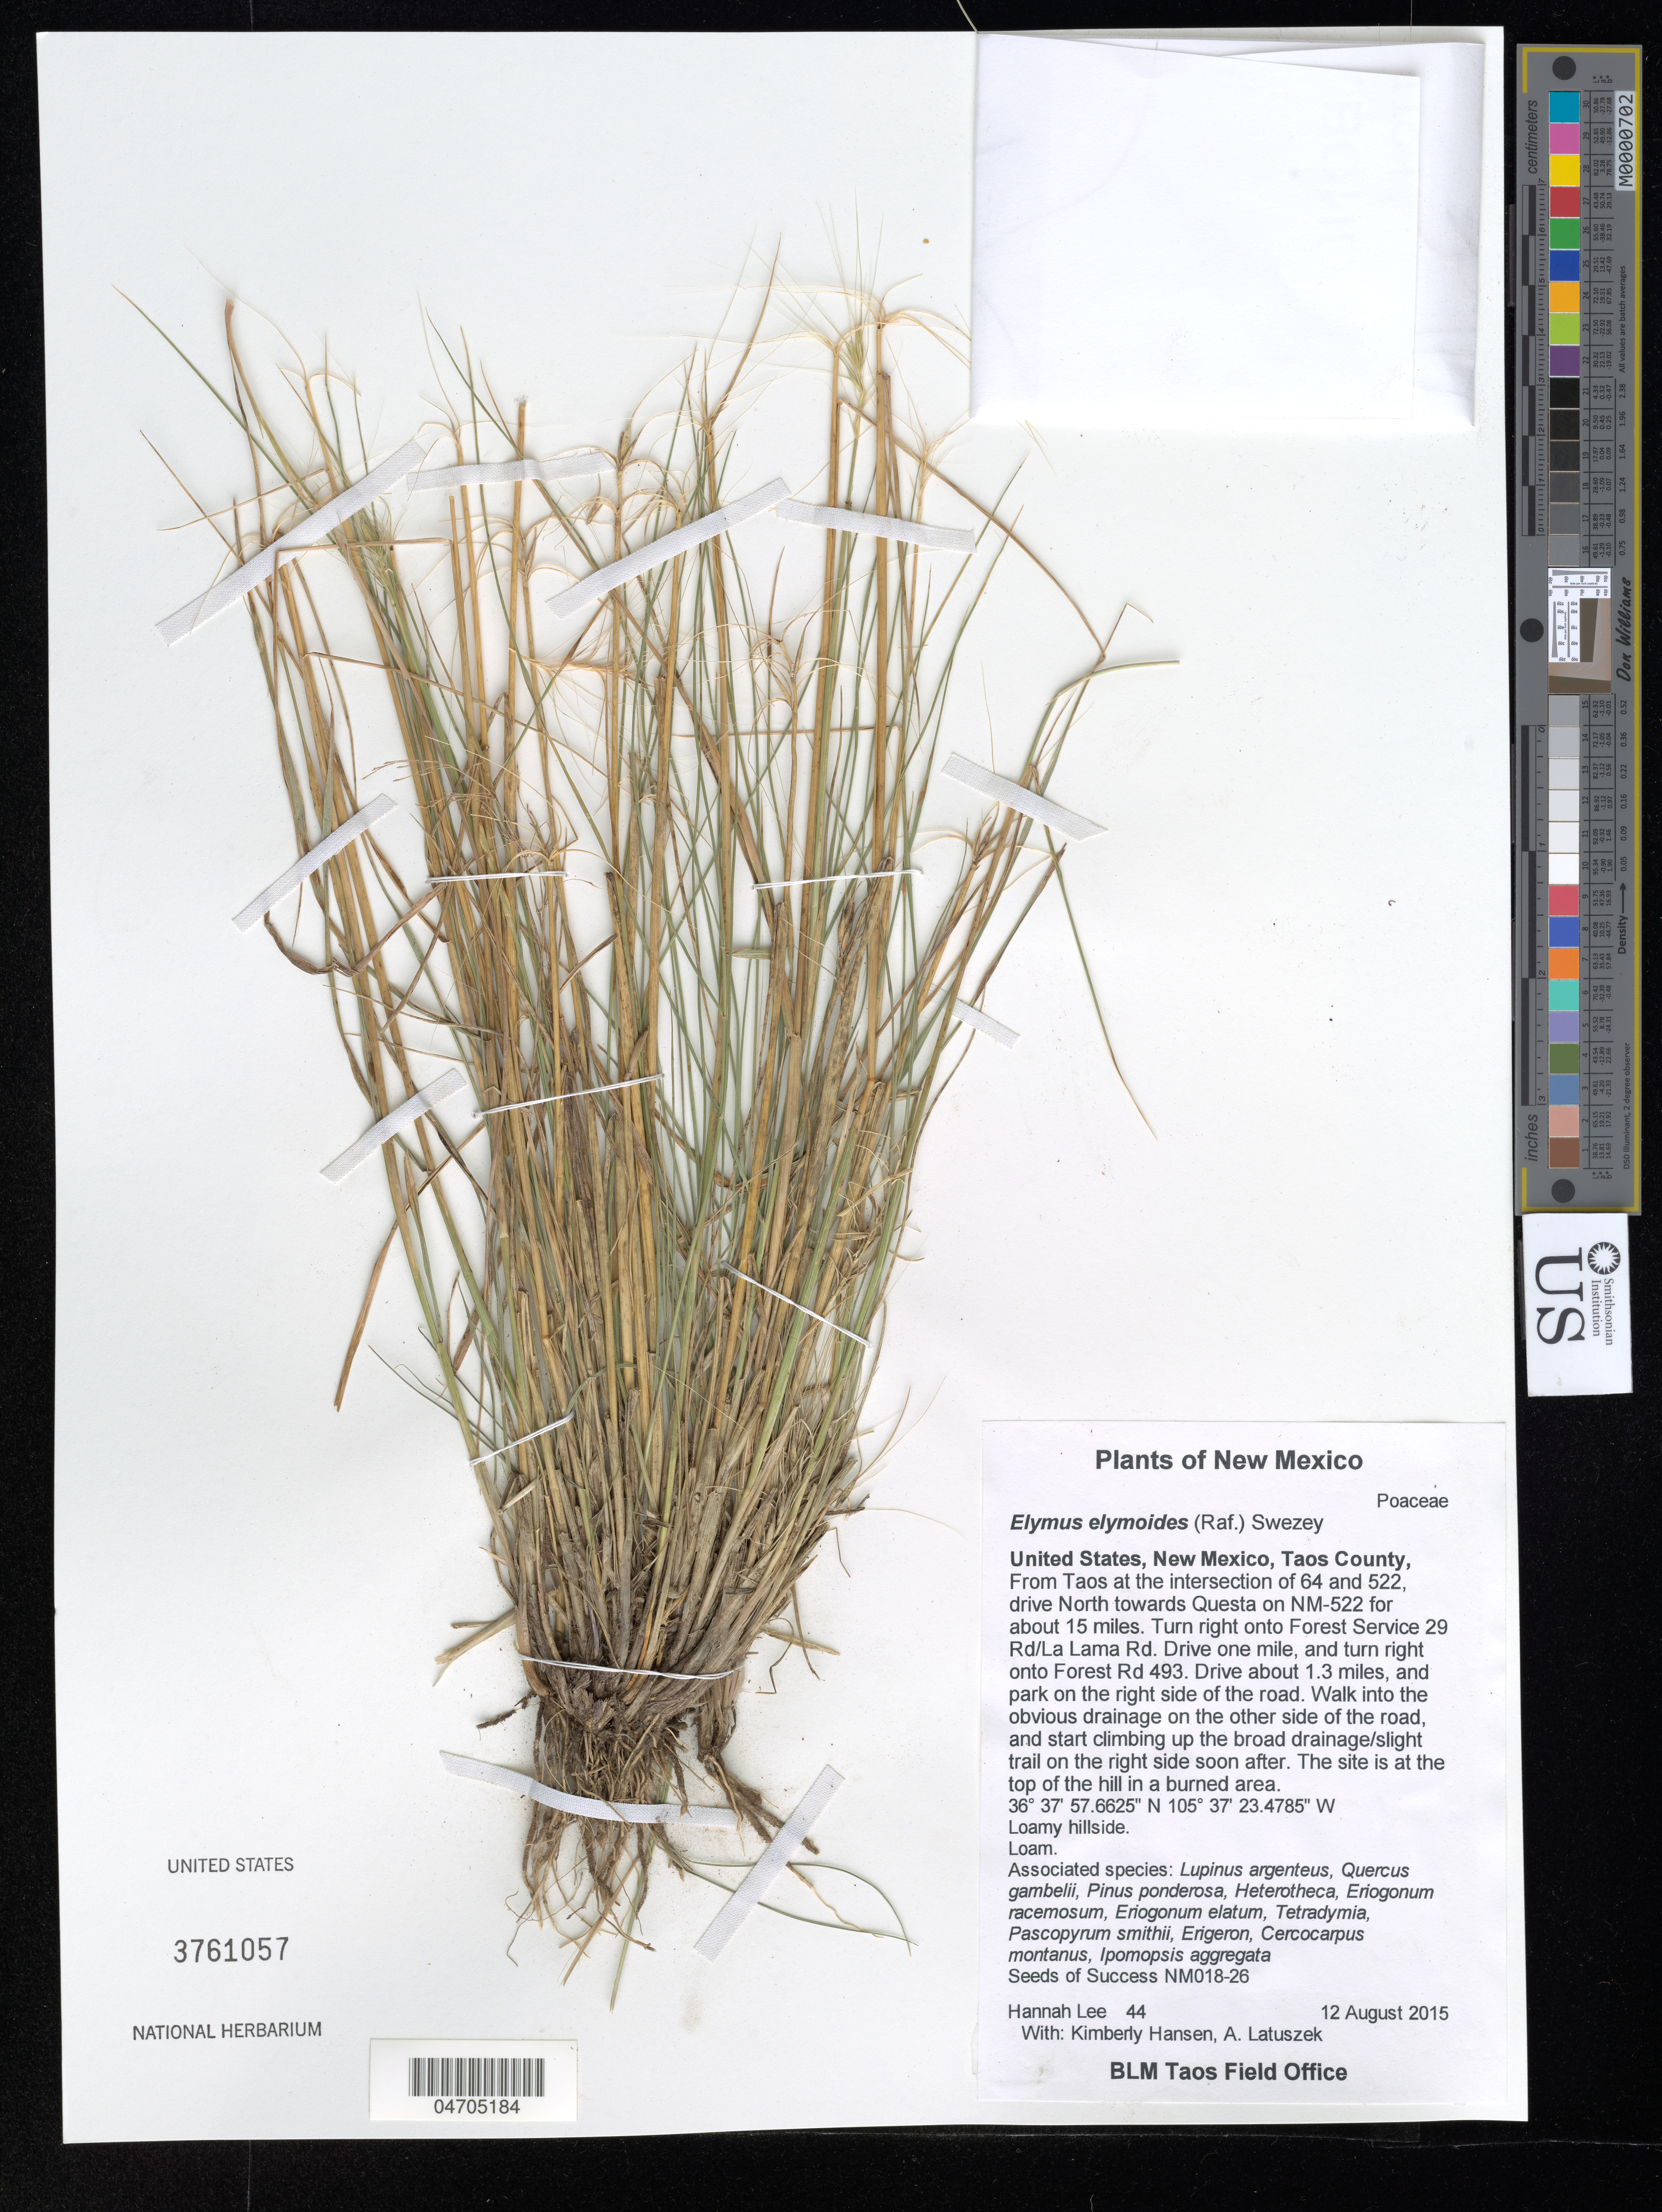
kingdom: Plantae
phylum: Tracheophyta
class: Liliopsida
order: Poales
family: Poaceae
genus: Elymus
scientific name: Elymus elymoides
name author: (Raf.) Swezey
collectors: H. Lee, K. Hansen & A. Latuszek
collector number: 44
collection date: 2015-08-12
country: United States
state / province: New Mexico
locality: Taos County, From Taos at the intersection of 64 and 522, drive North towards Questa on NM-522 for about 15 miles. Turn right onto Forest Service 29 Rd/La Lama Rd. Drive one mile, and turn right onto Forest Rd 493. Drive about 1.3 miles, and park on the right side of the road. Walk into the obvious drainage on the other side of the road, and start climbing up the broad drainage/slight trail on the right side soon after. The site is at the top of the hill in a burned area.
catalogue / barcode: US 3761057